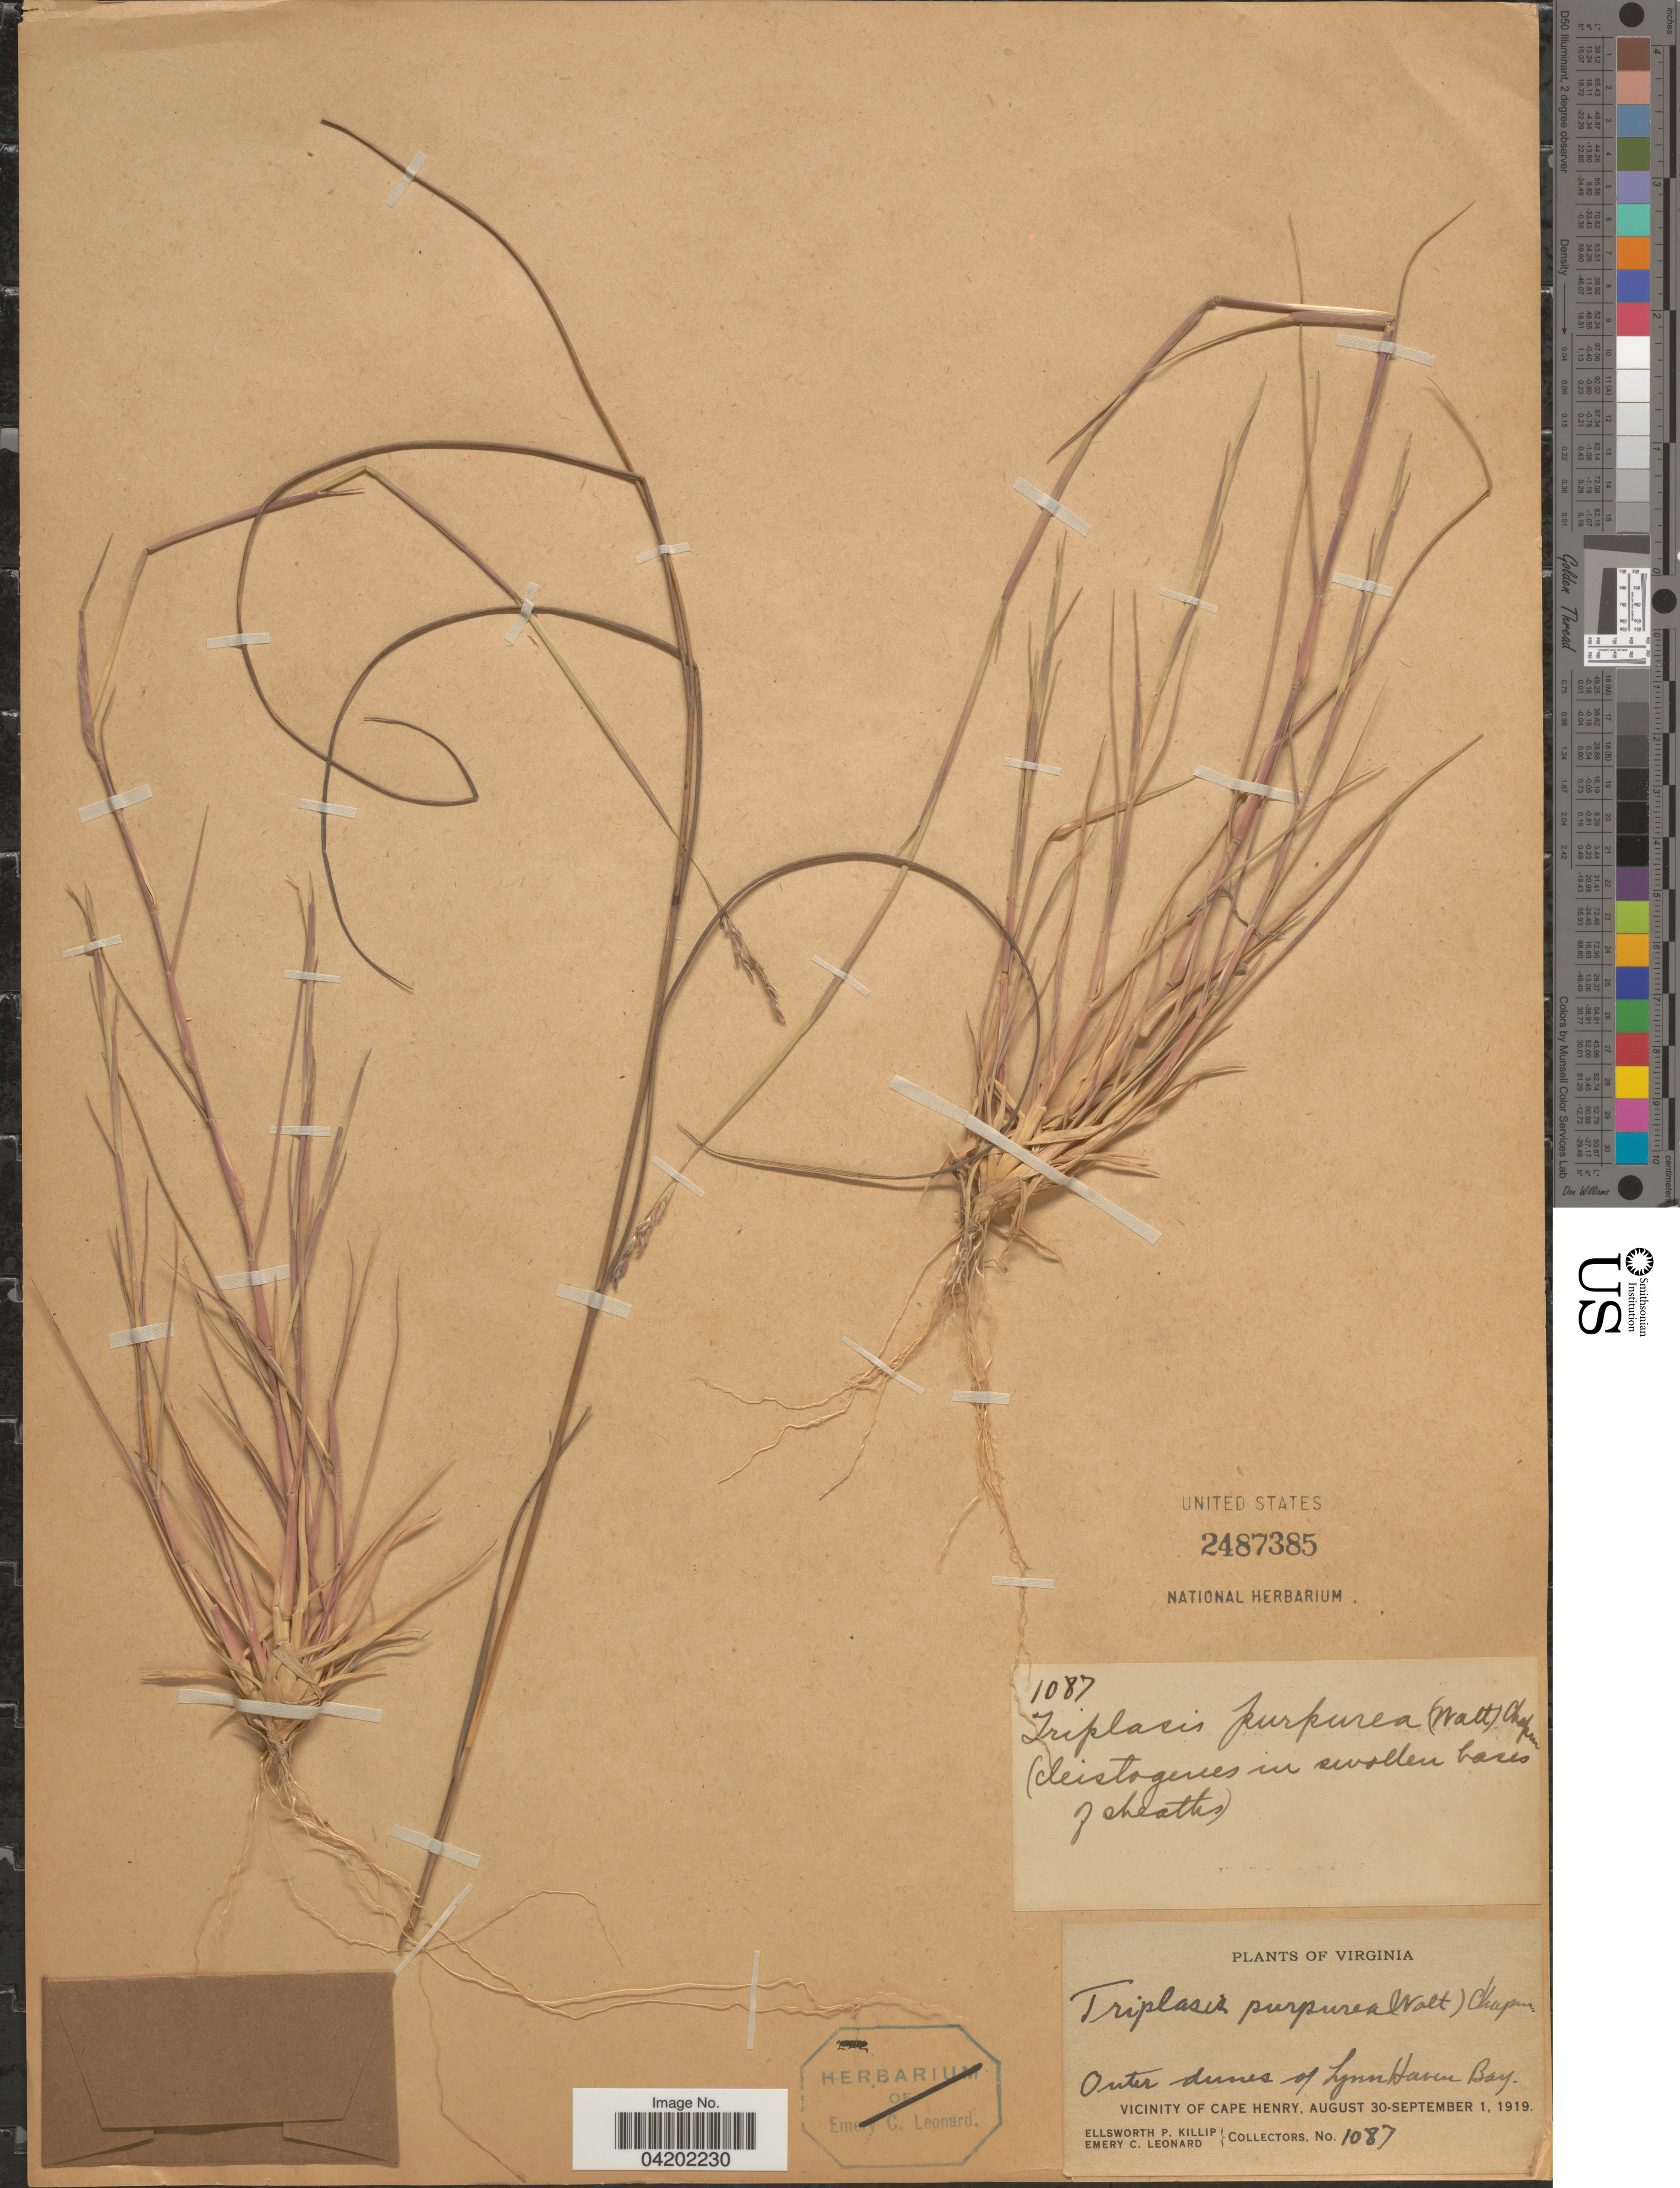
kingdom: Plantae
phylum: Tracheophyta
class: Liliopsida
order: Poales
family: Poaceae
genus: Triplasis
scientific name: Triplasis purpurea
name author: (Walter) Chapm.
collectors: E. P. Killip & E. C. Leonard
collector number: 1087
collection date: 1919-08-30/1919-09-01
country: United States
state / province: Virginia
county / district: City of Virginia Beach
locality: Outer dunes of Lynn Haven Bay. Vicinity of Cape Henry.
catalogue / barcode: US 2487385